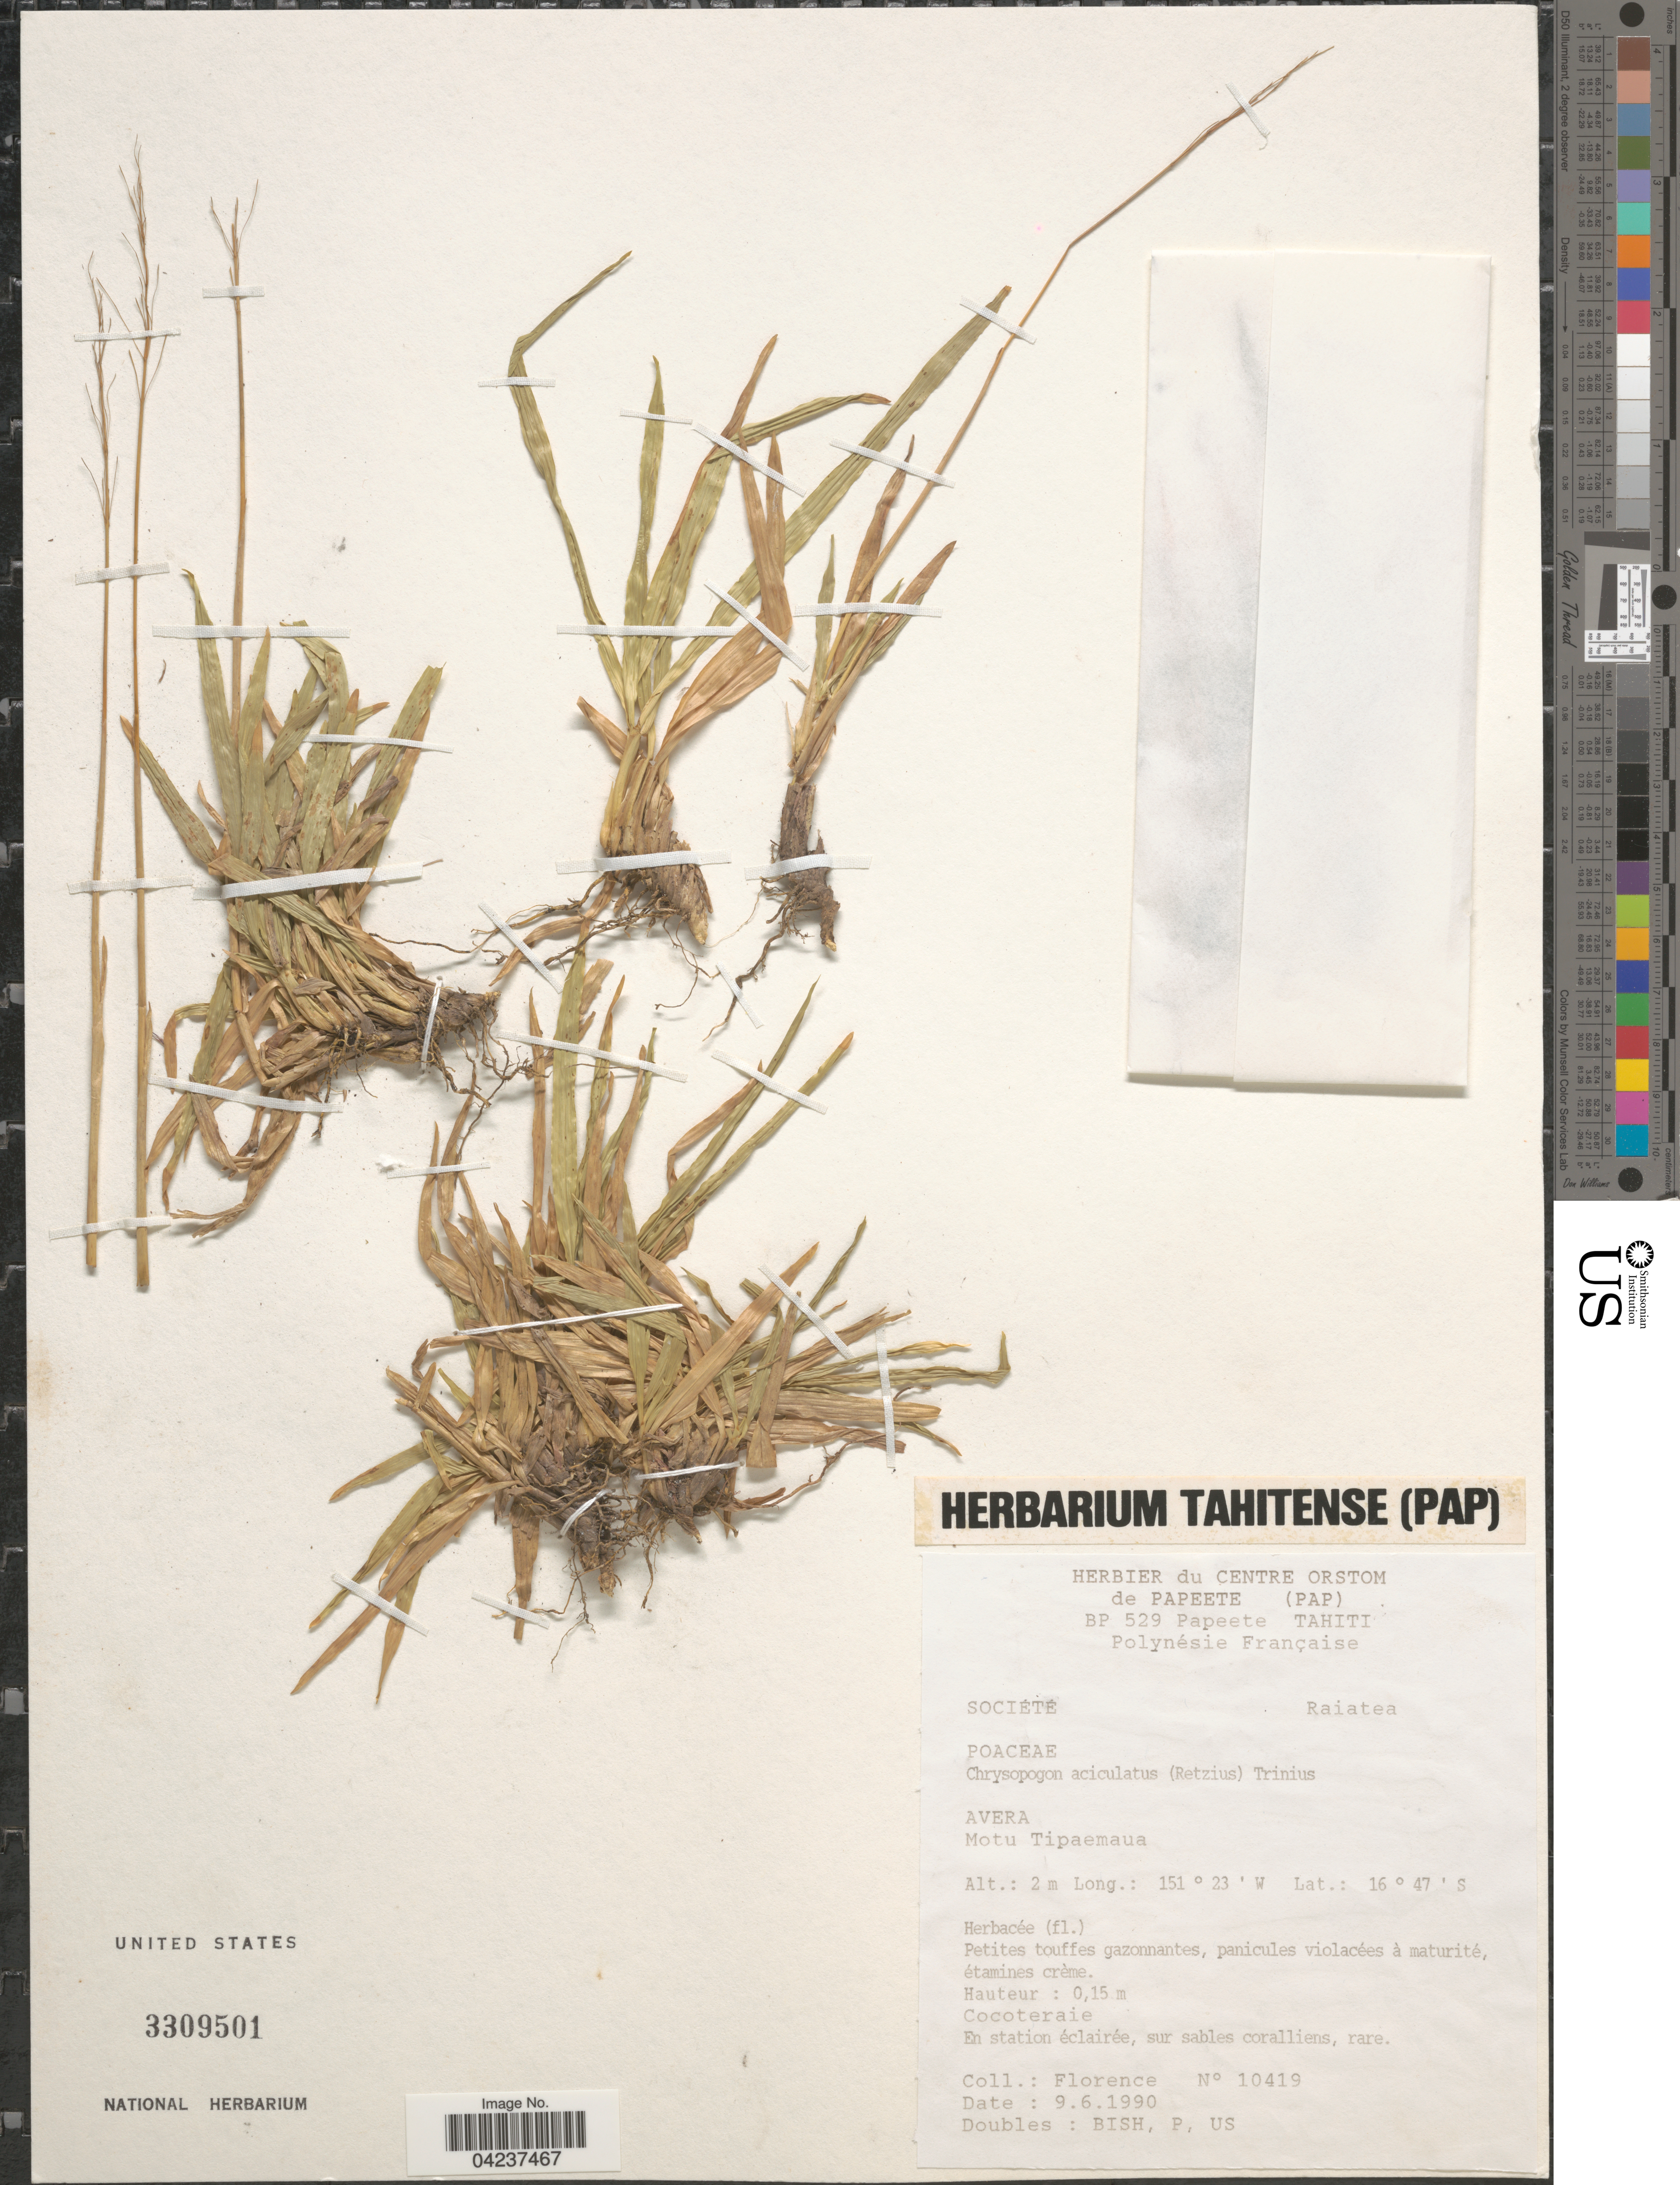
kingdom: Plantae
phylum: Tracheophyta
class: Liliopsida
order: Poales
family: Poaceae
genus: Chrysopogon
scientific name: Chrysopogon aciculatus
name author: (Retz.) Trin.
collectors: -. Florence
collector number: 10419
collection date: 1990-06-09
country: French Polynesia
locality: BP 529 Papeete Tahiti. Polynésie Française. Société. Raiatea. Avera. Motu Tipaemaua.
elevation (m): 2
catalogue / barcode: US 3309501